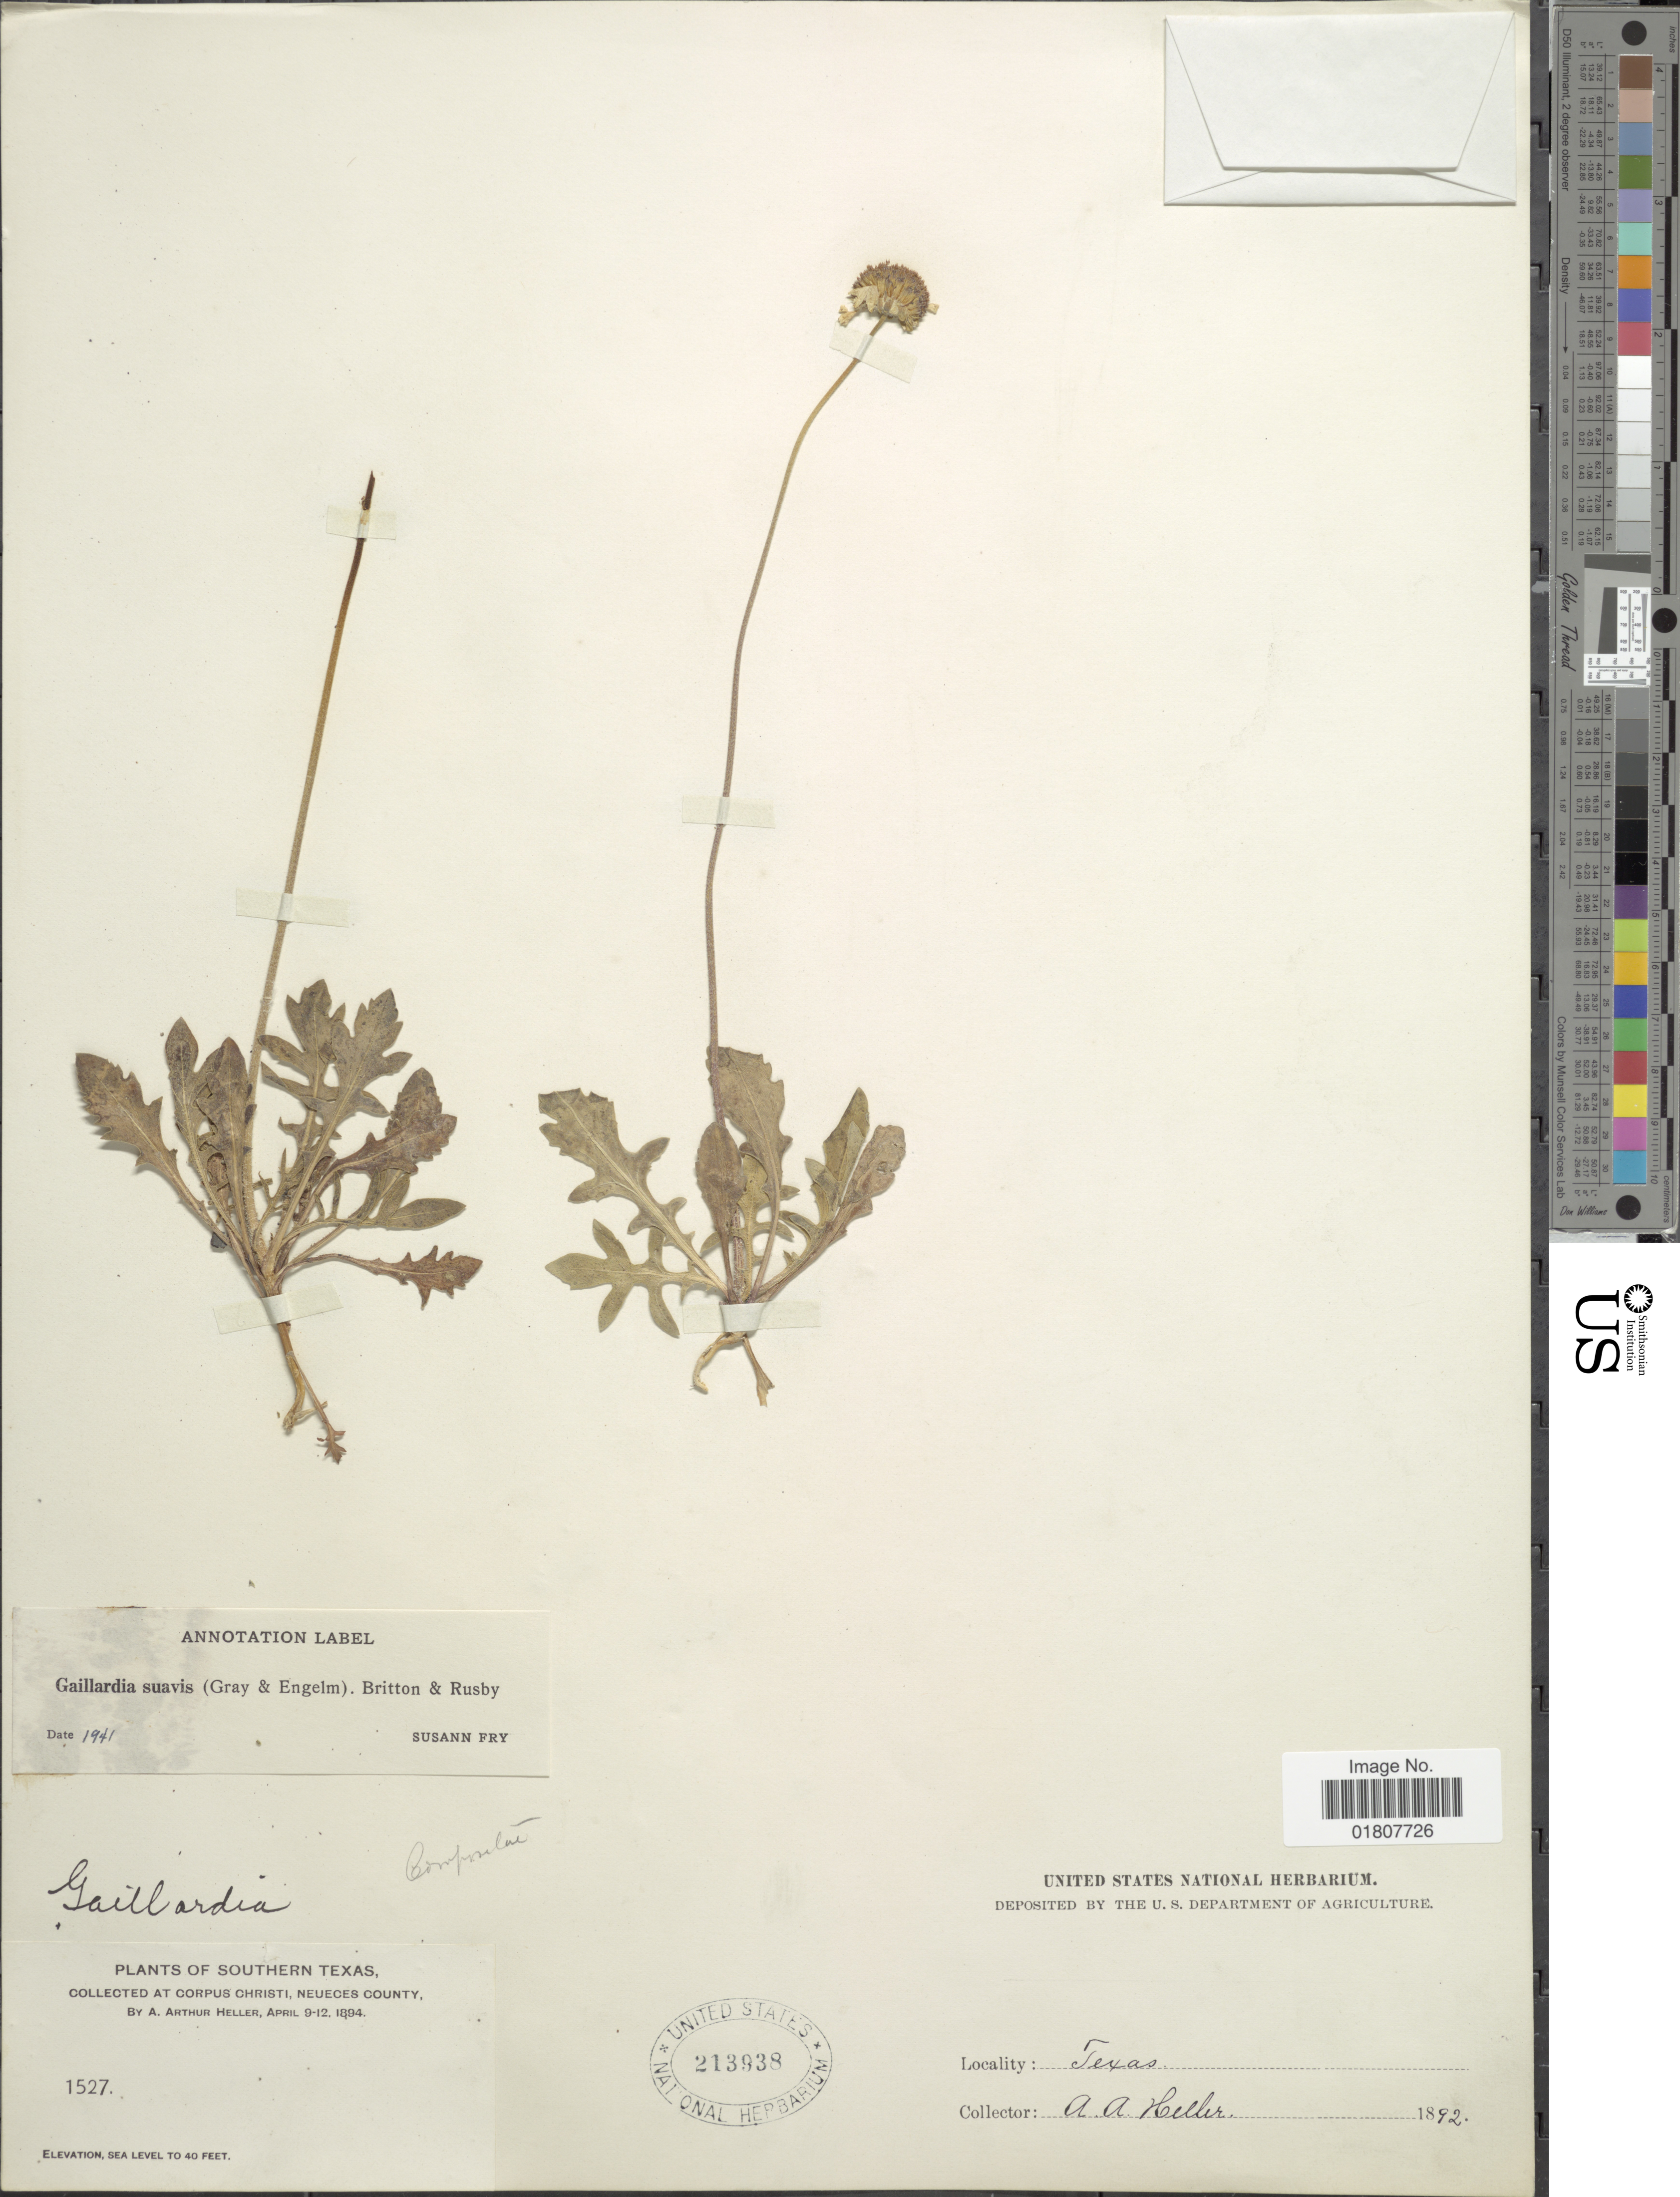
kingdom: Plantae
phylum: Tracheophyta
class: Magnoliopsida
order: Asterales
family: Asteraceae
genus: Gaillardia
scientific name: Gaillardia suavis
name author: (A. Gray & Engelm.) Britton & Rusby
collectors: A. A. Heller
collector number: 1527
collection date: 1894-04-09/1894-04-12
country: United States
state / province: Texas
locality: Southern Texas. At Corpus Christi, Neueces County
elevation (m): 12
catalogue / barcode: US 213938